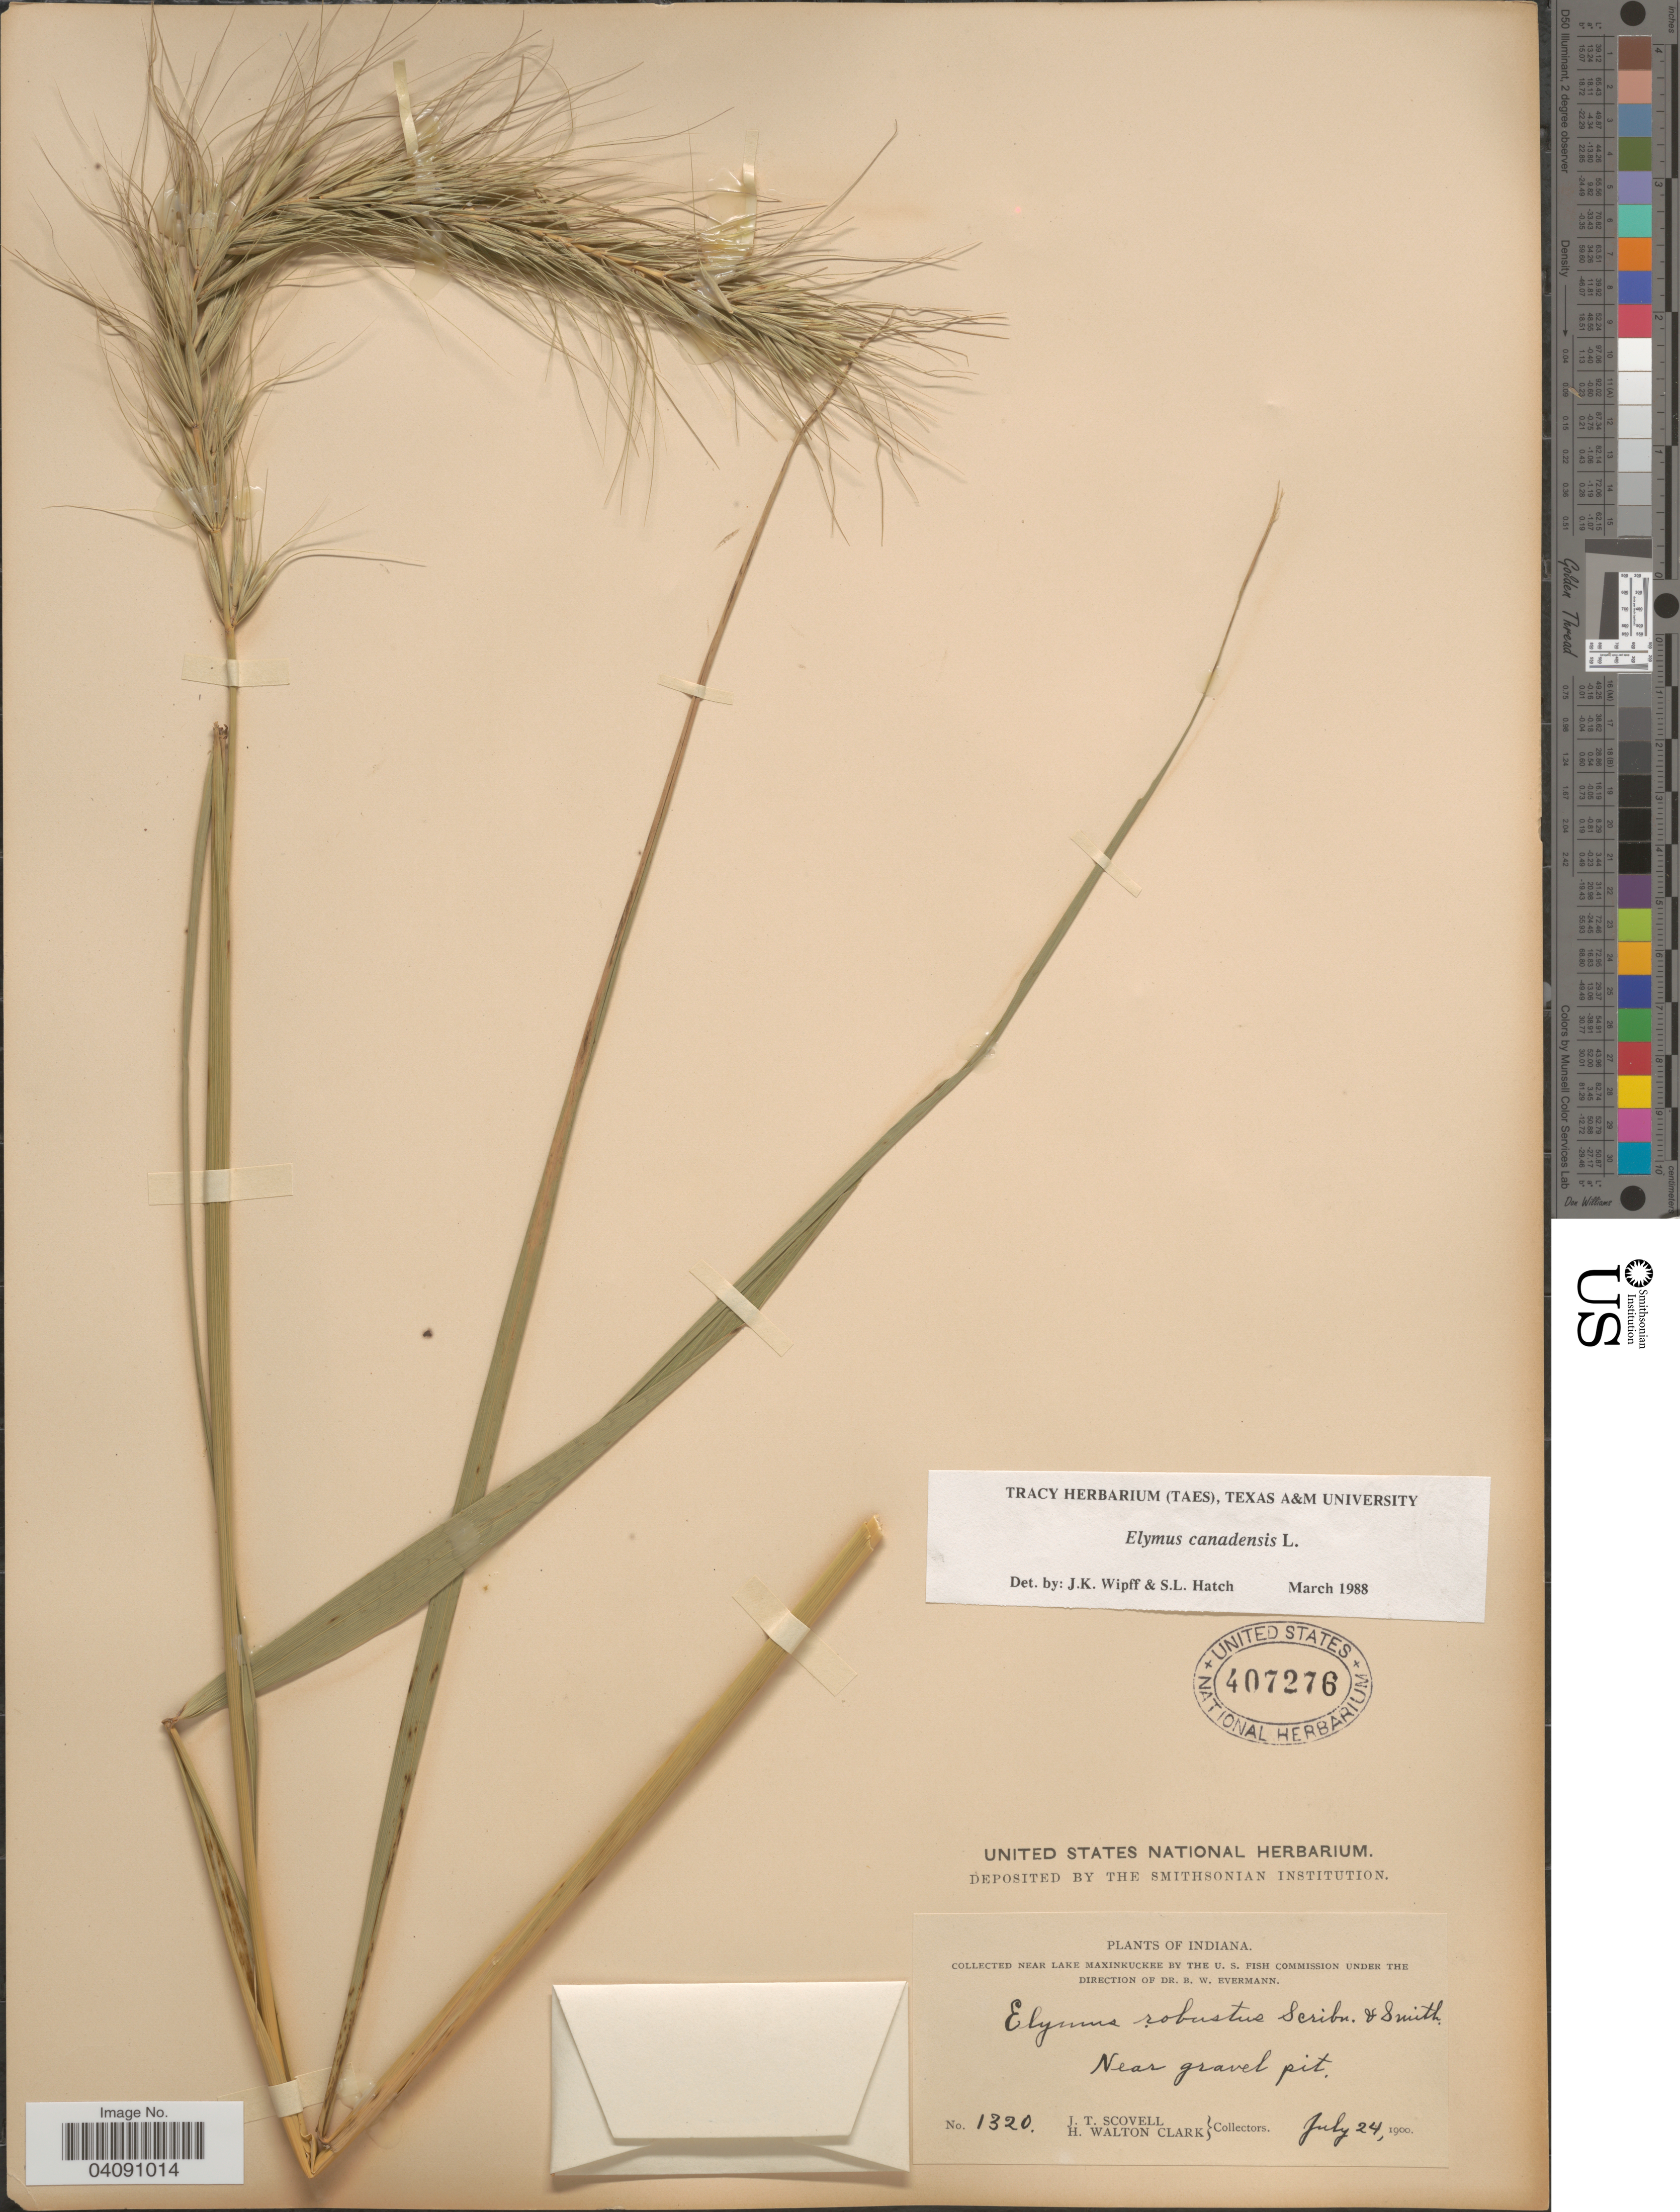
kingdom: Plantae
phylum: Tracheophyta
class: Liliopsida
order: Poales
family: Poaceae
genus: Elymus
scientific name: Elymus canadensis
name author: L.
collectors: J. T. Scovell & H. W. Clark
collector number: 1320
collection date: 1900-07-24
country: United States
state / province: Indiana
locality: Near Lake Maxinkuckee. Near gravel pit.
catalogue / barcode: US 407276